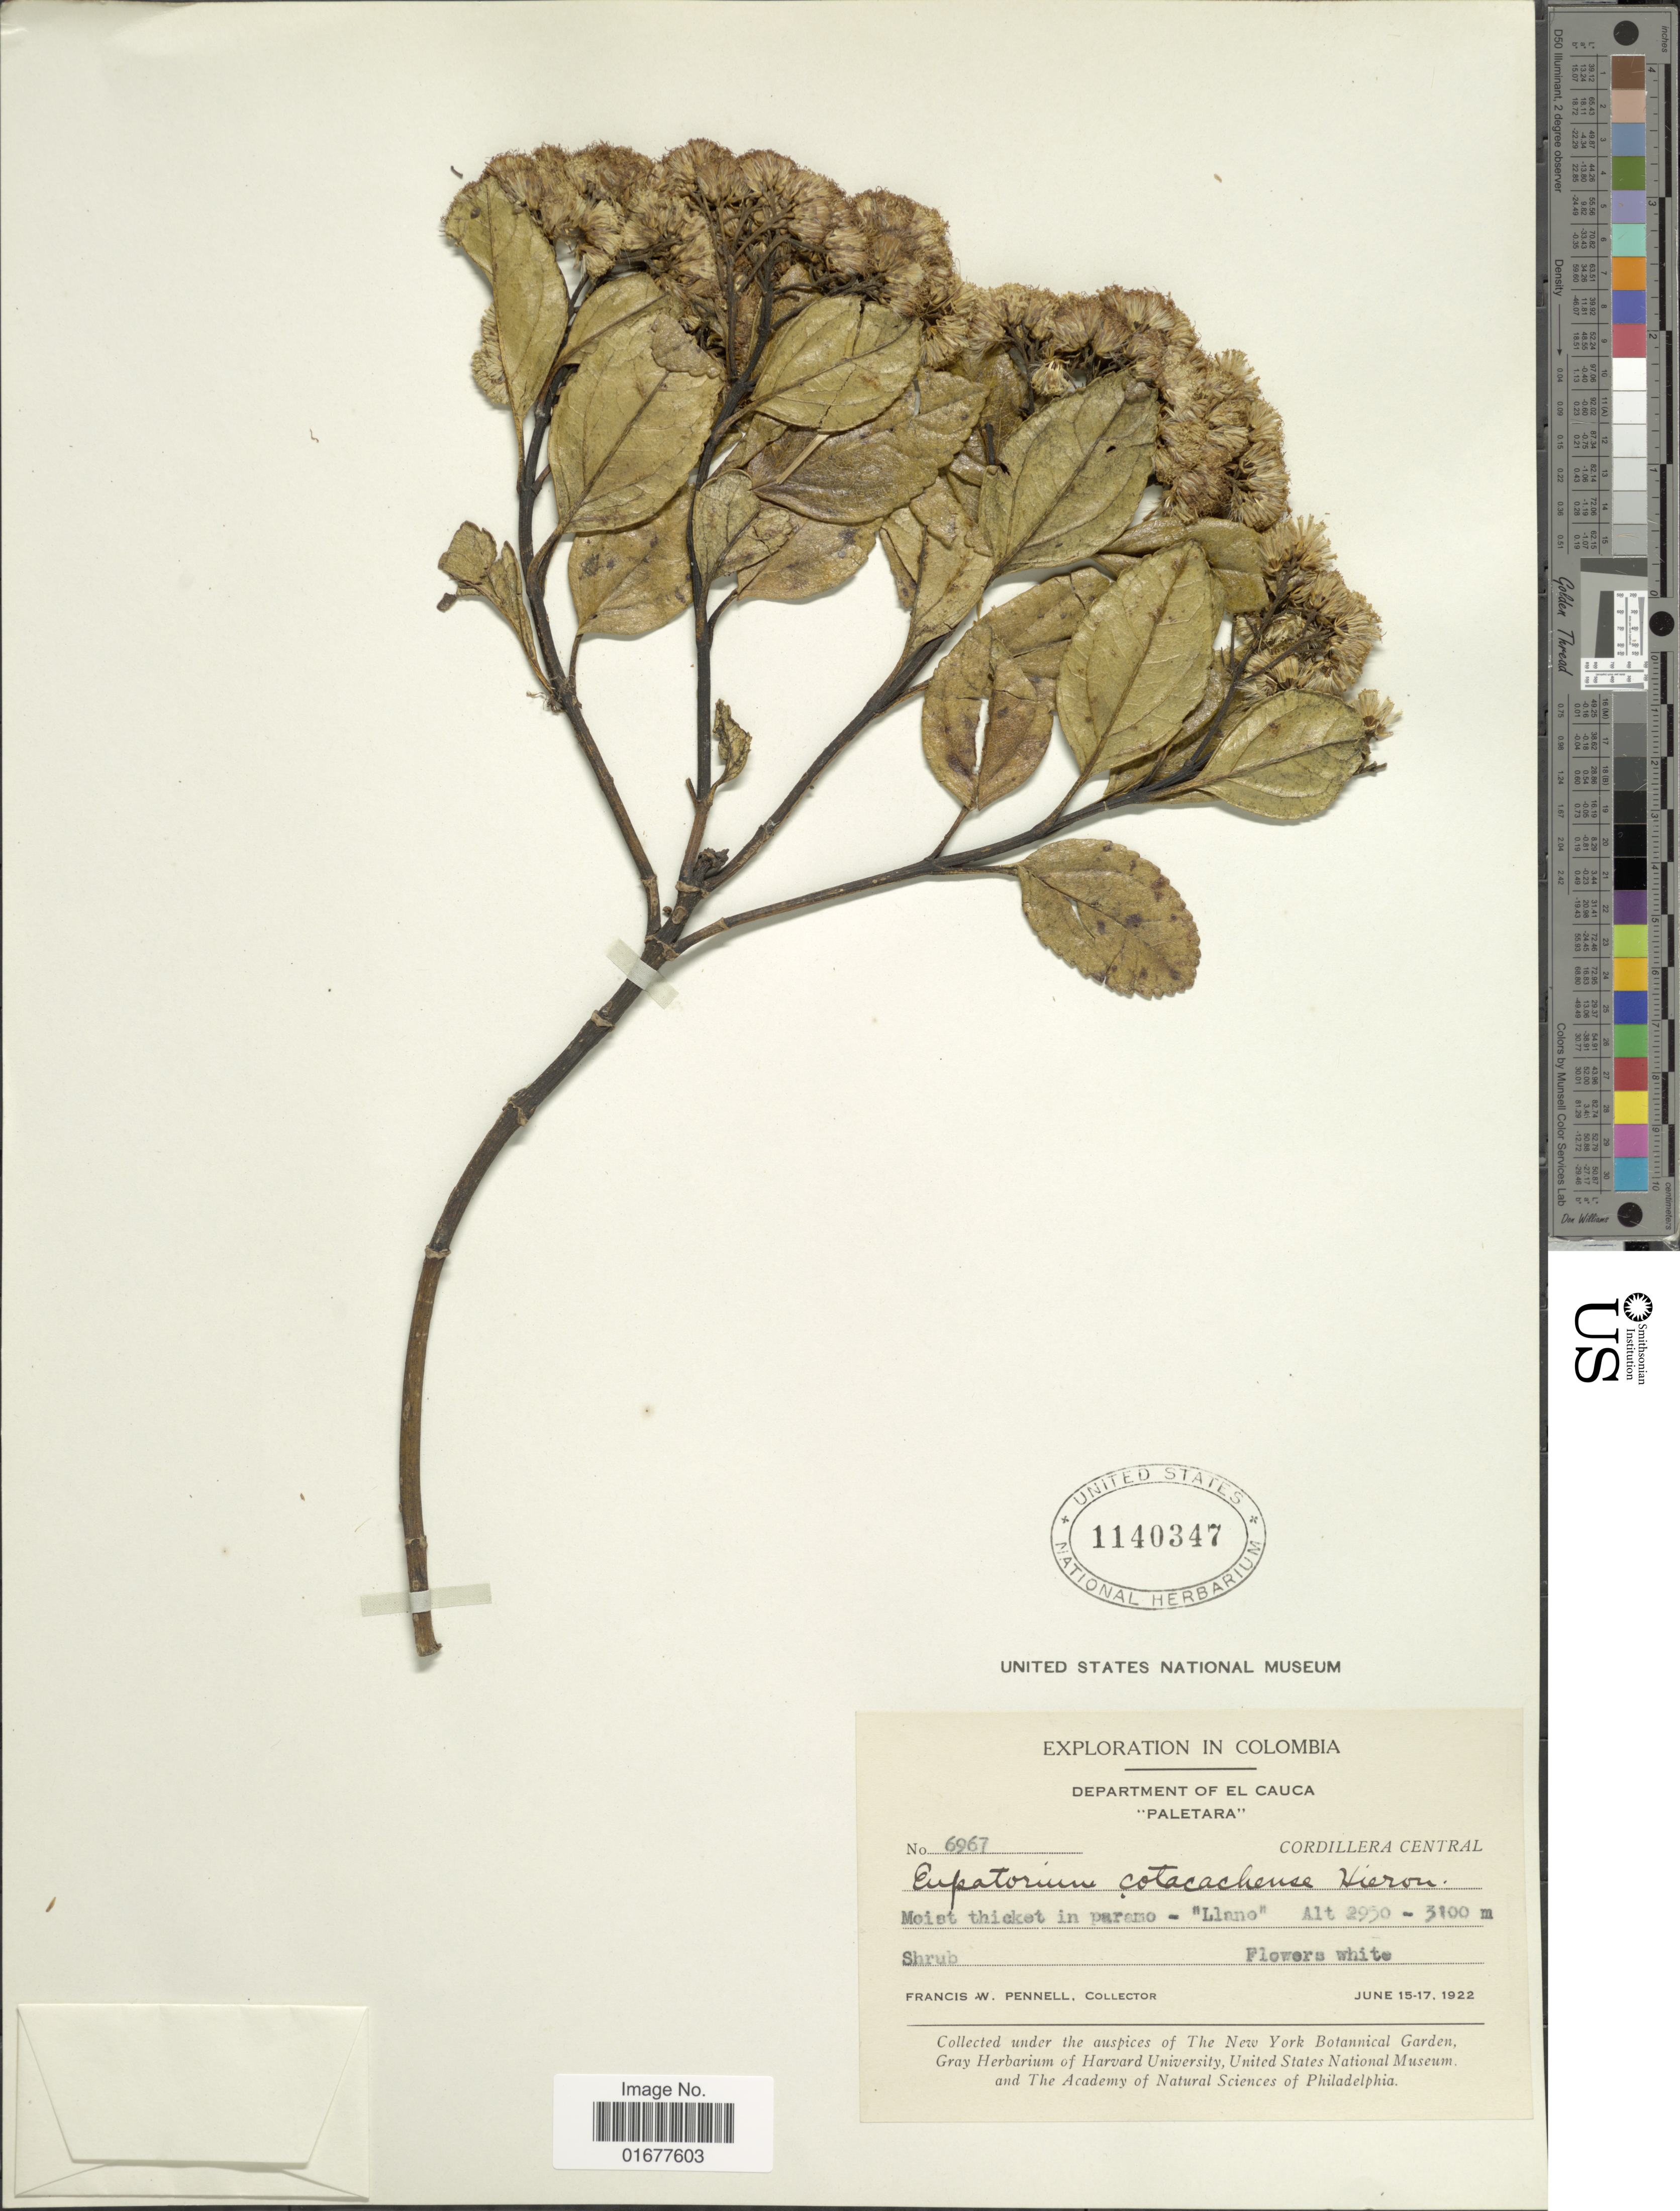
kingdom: Plantae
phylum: Tracheophyta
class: Magnoliopsida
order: Asterales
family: Asteraceae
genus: Ageratina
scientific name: Ageratina pseudochilca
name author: (Benth.) R.M. King & H. Rob.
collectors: F. W. Pennell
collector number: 6967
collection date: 1922-06-15/1922-06-17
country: Colombia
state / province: Cauca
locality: Paletara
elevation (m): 2950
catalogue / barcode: US 1140347